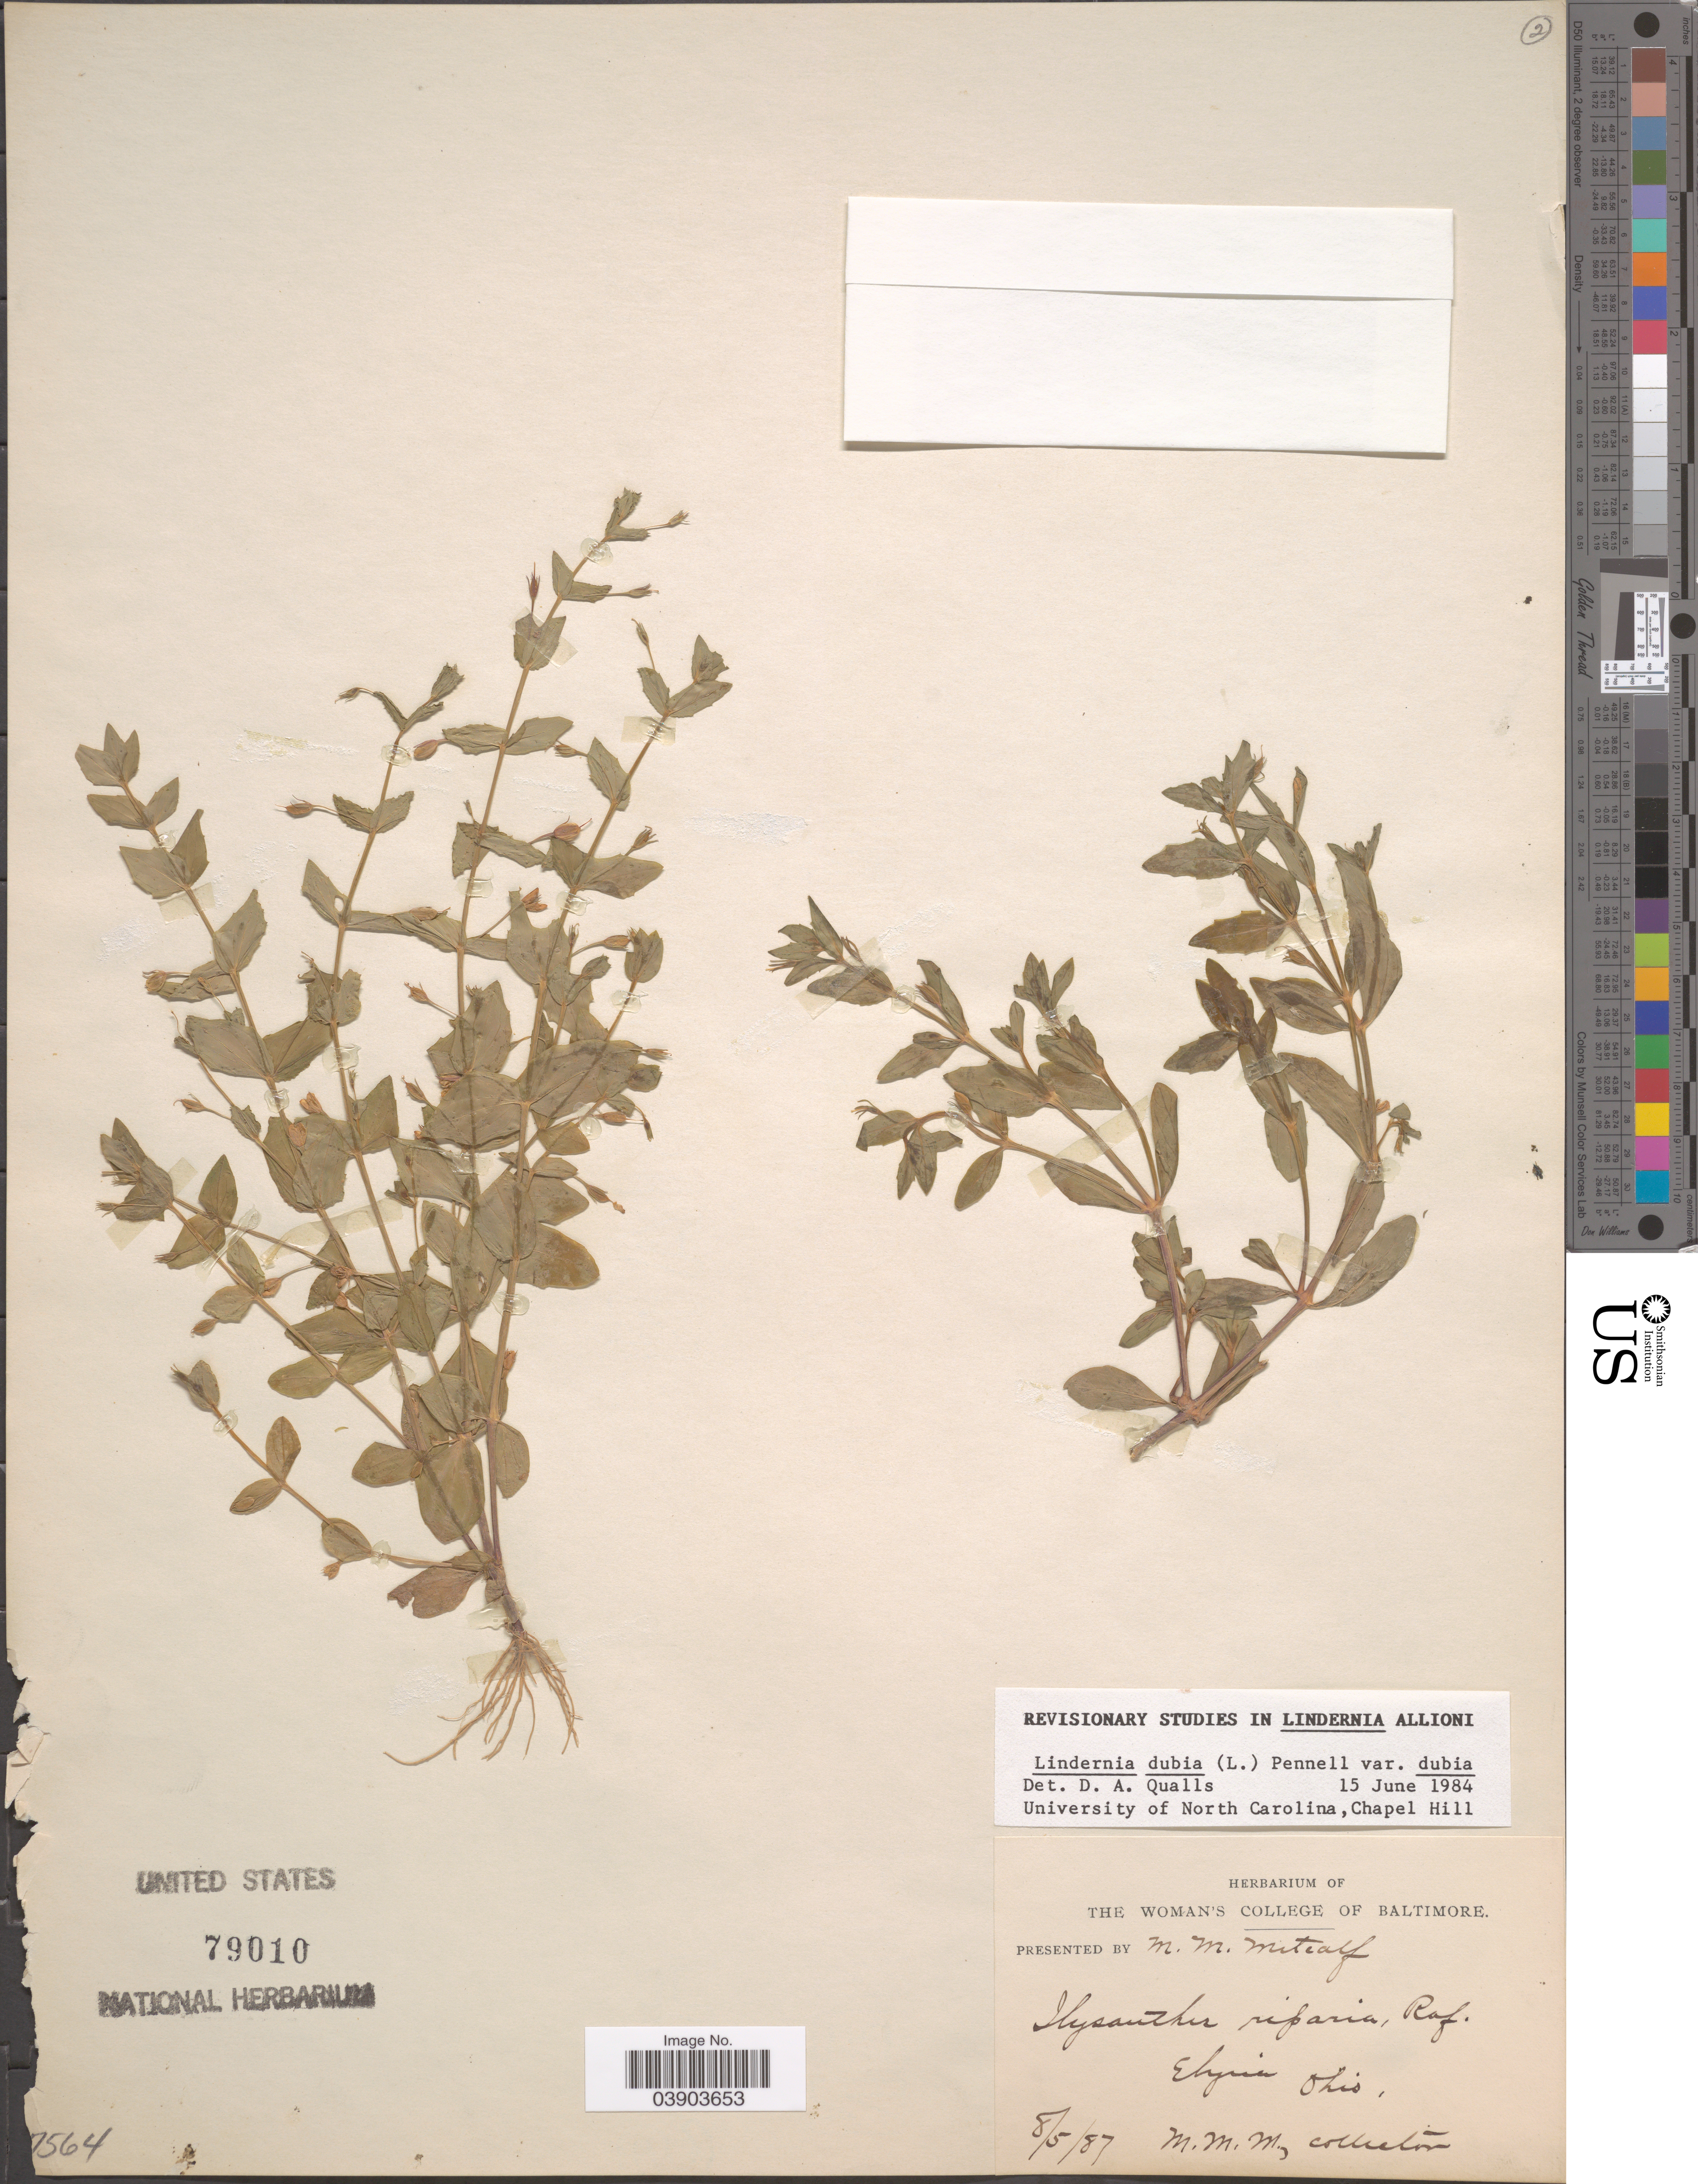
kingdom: Plantae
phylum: Tracheophyta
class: Magnoliopsida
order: Lamiales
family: Linderniaceae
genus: Lindernia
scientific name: Lindernia dubia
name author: (L.) Pennell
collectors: M. Metcalf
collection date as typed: Transcribed d/m/y: 5/8/87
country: United States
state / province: Ohio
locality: Elyria.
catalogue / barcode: US 79010